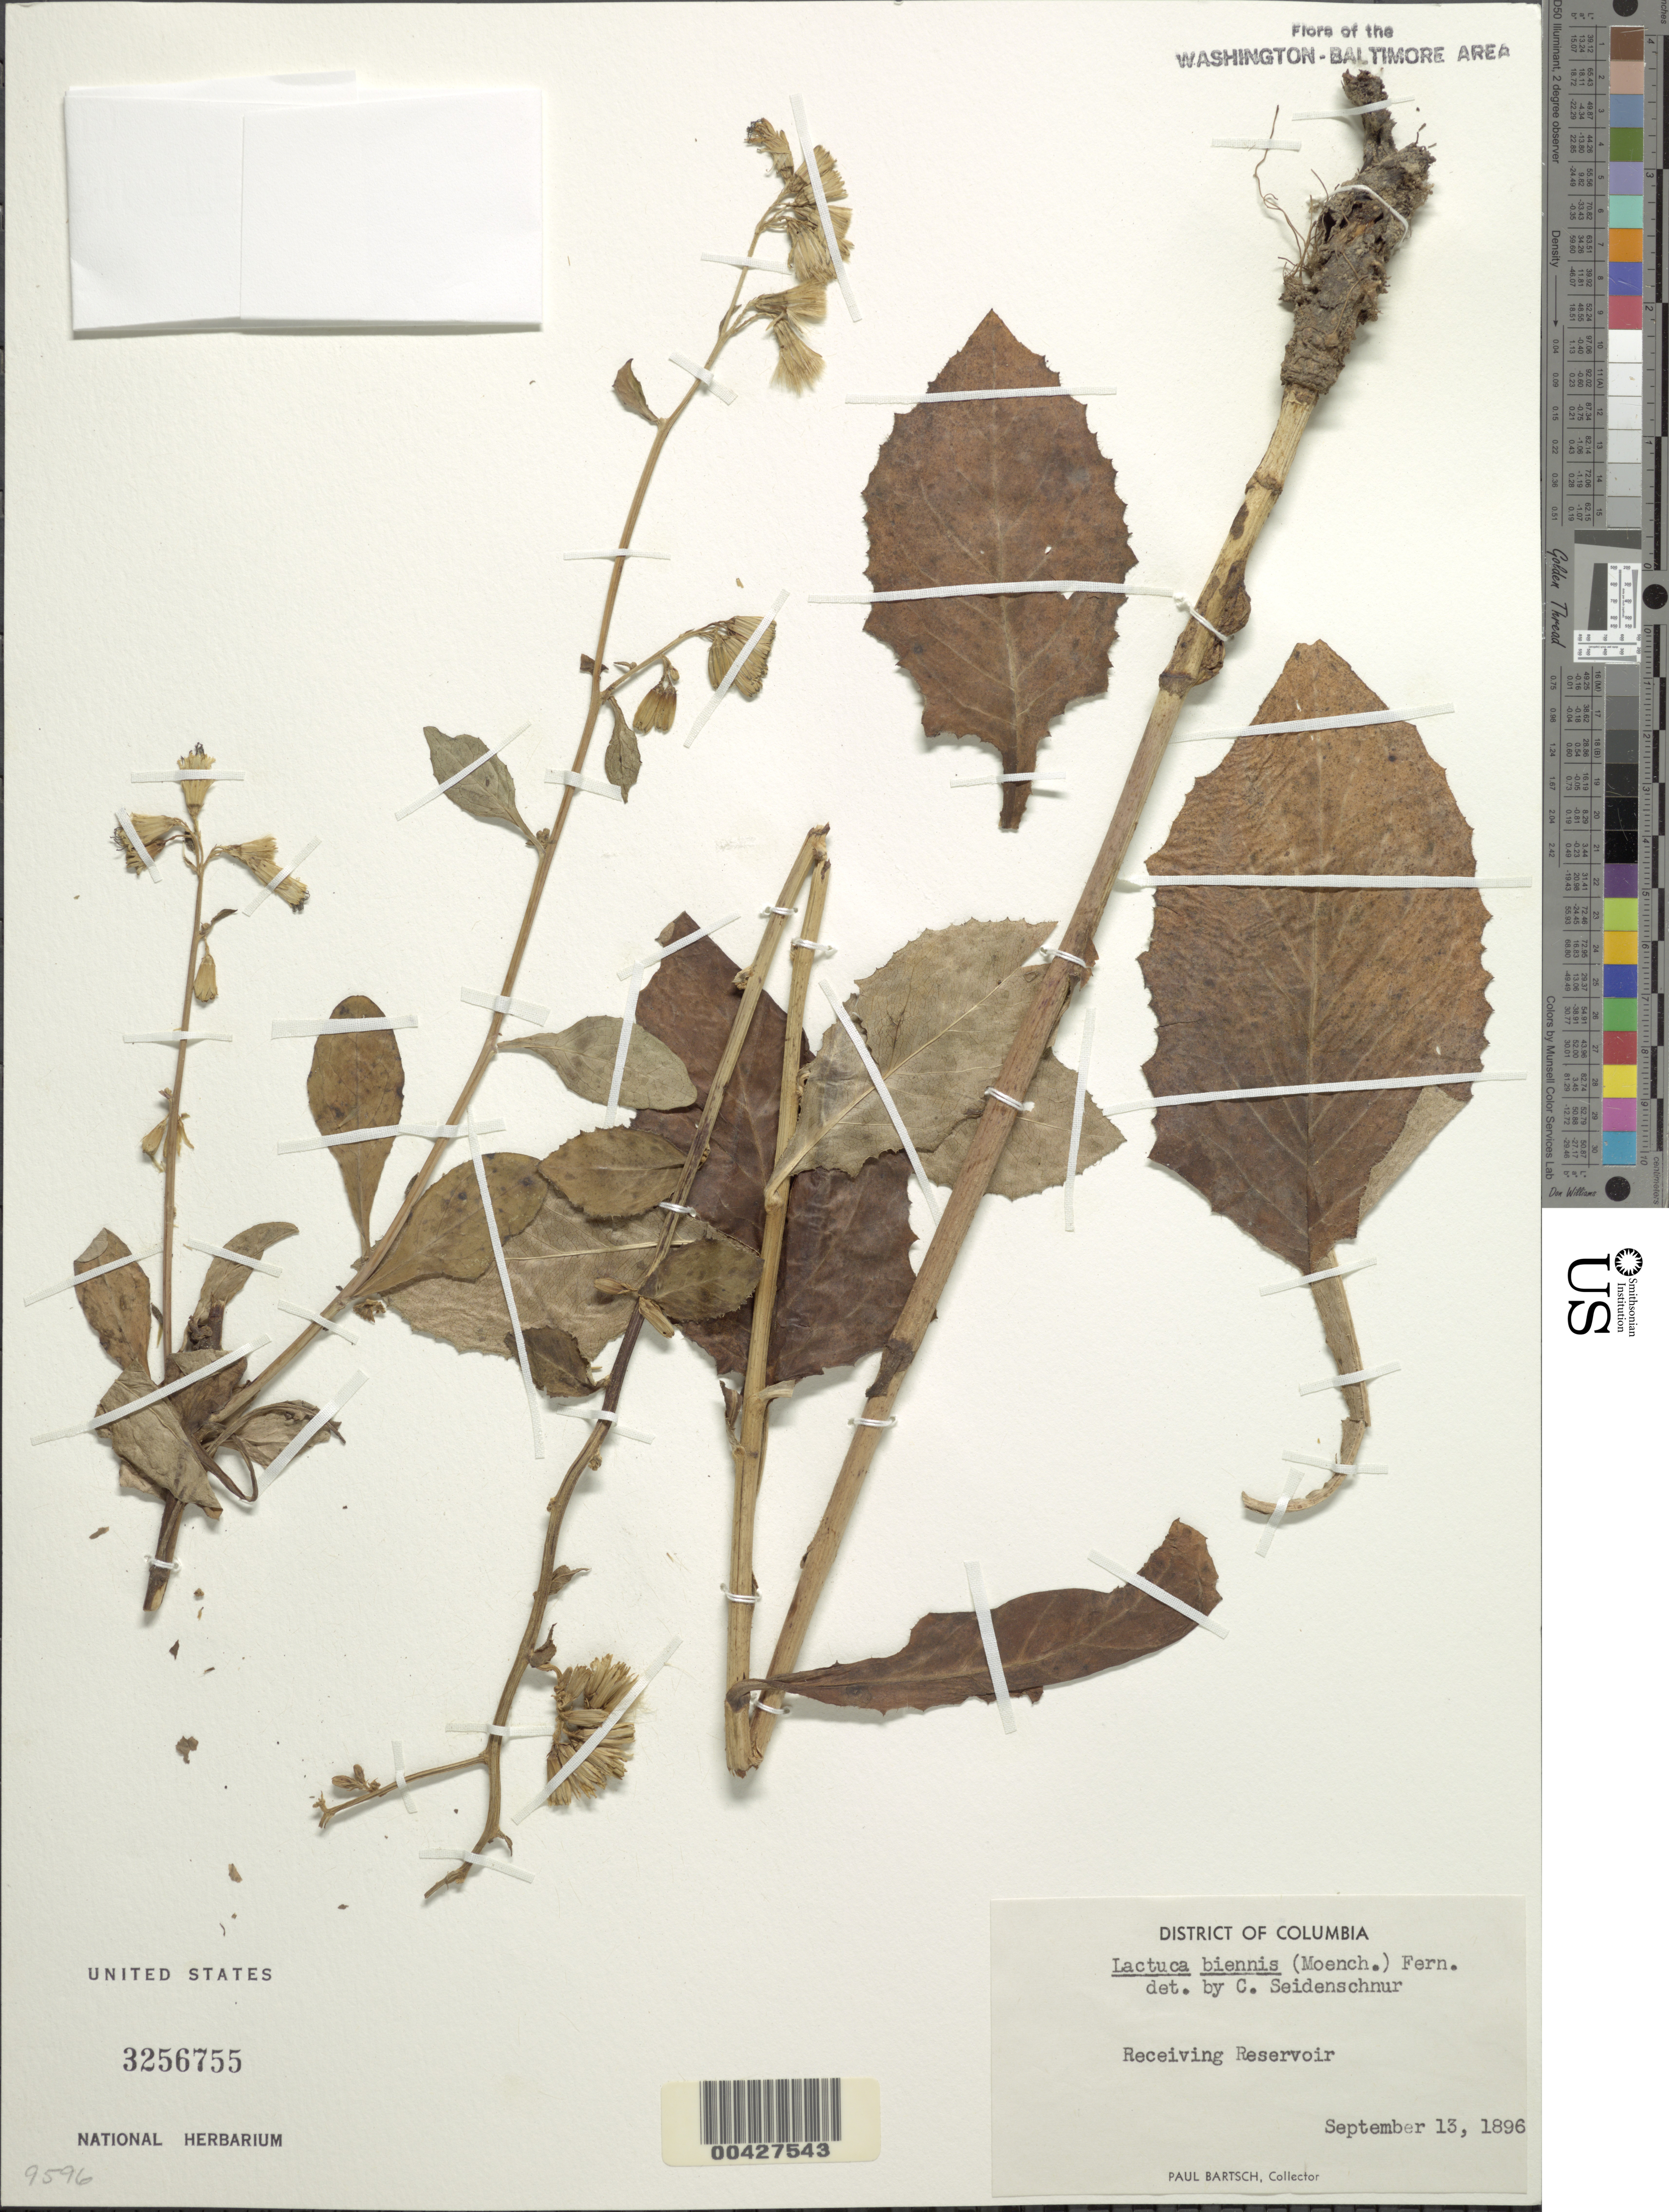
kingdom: Plantae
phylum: Tracheophyta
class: Magnoliopsida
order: Asterales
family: Asteraceae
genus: Lactuca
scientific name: Lactuca biennis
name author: (Moench) Fernald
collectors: P. Bartsch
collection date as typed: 13 Sep 1896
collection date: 1896-09-13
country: United States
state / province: District of Columbia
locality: Receiving Reservoir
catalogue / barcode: US 3256755